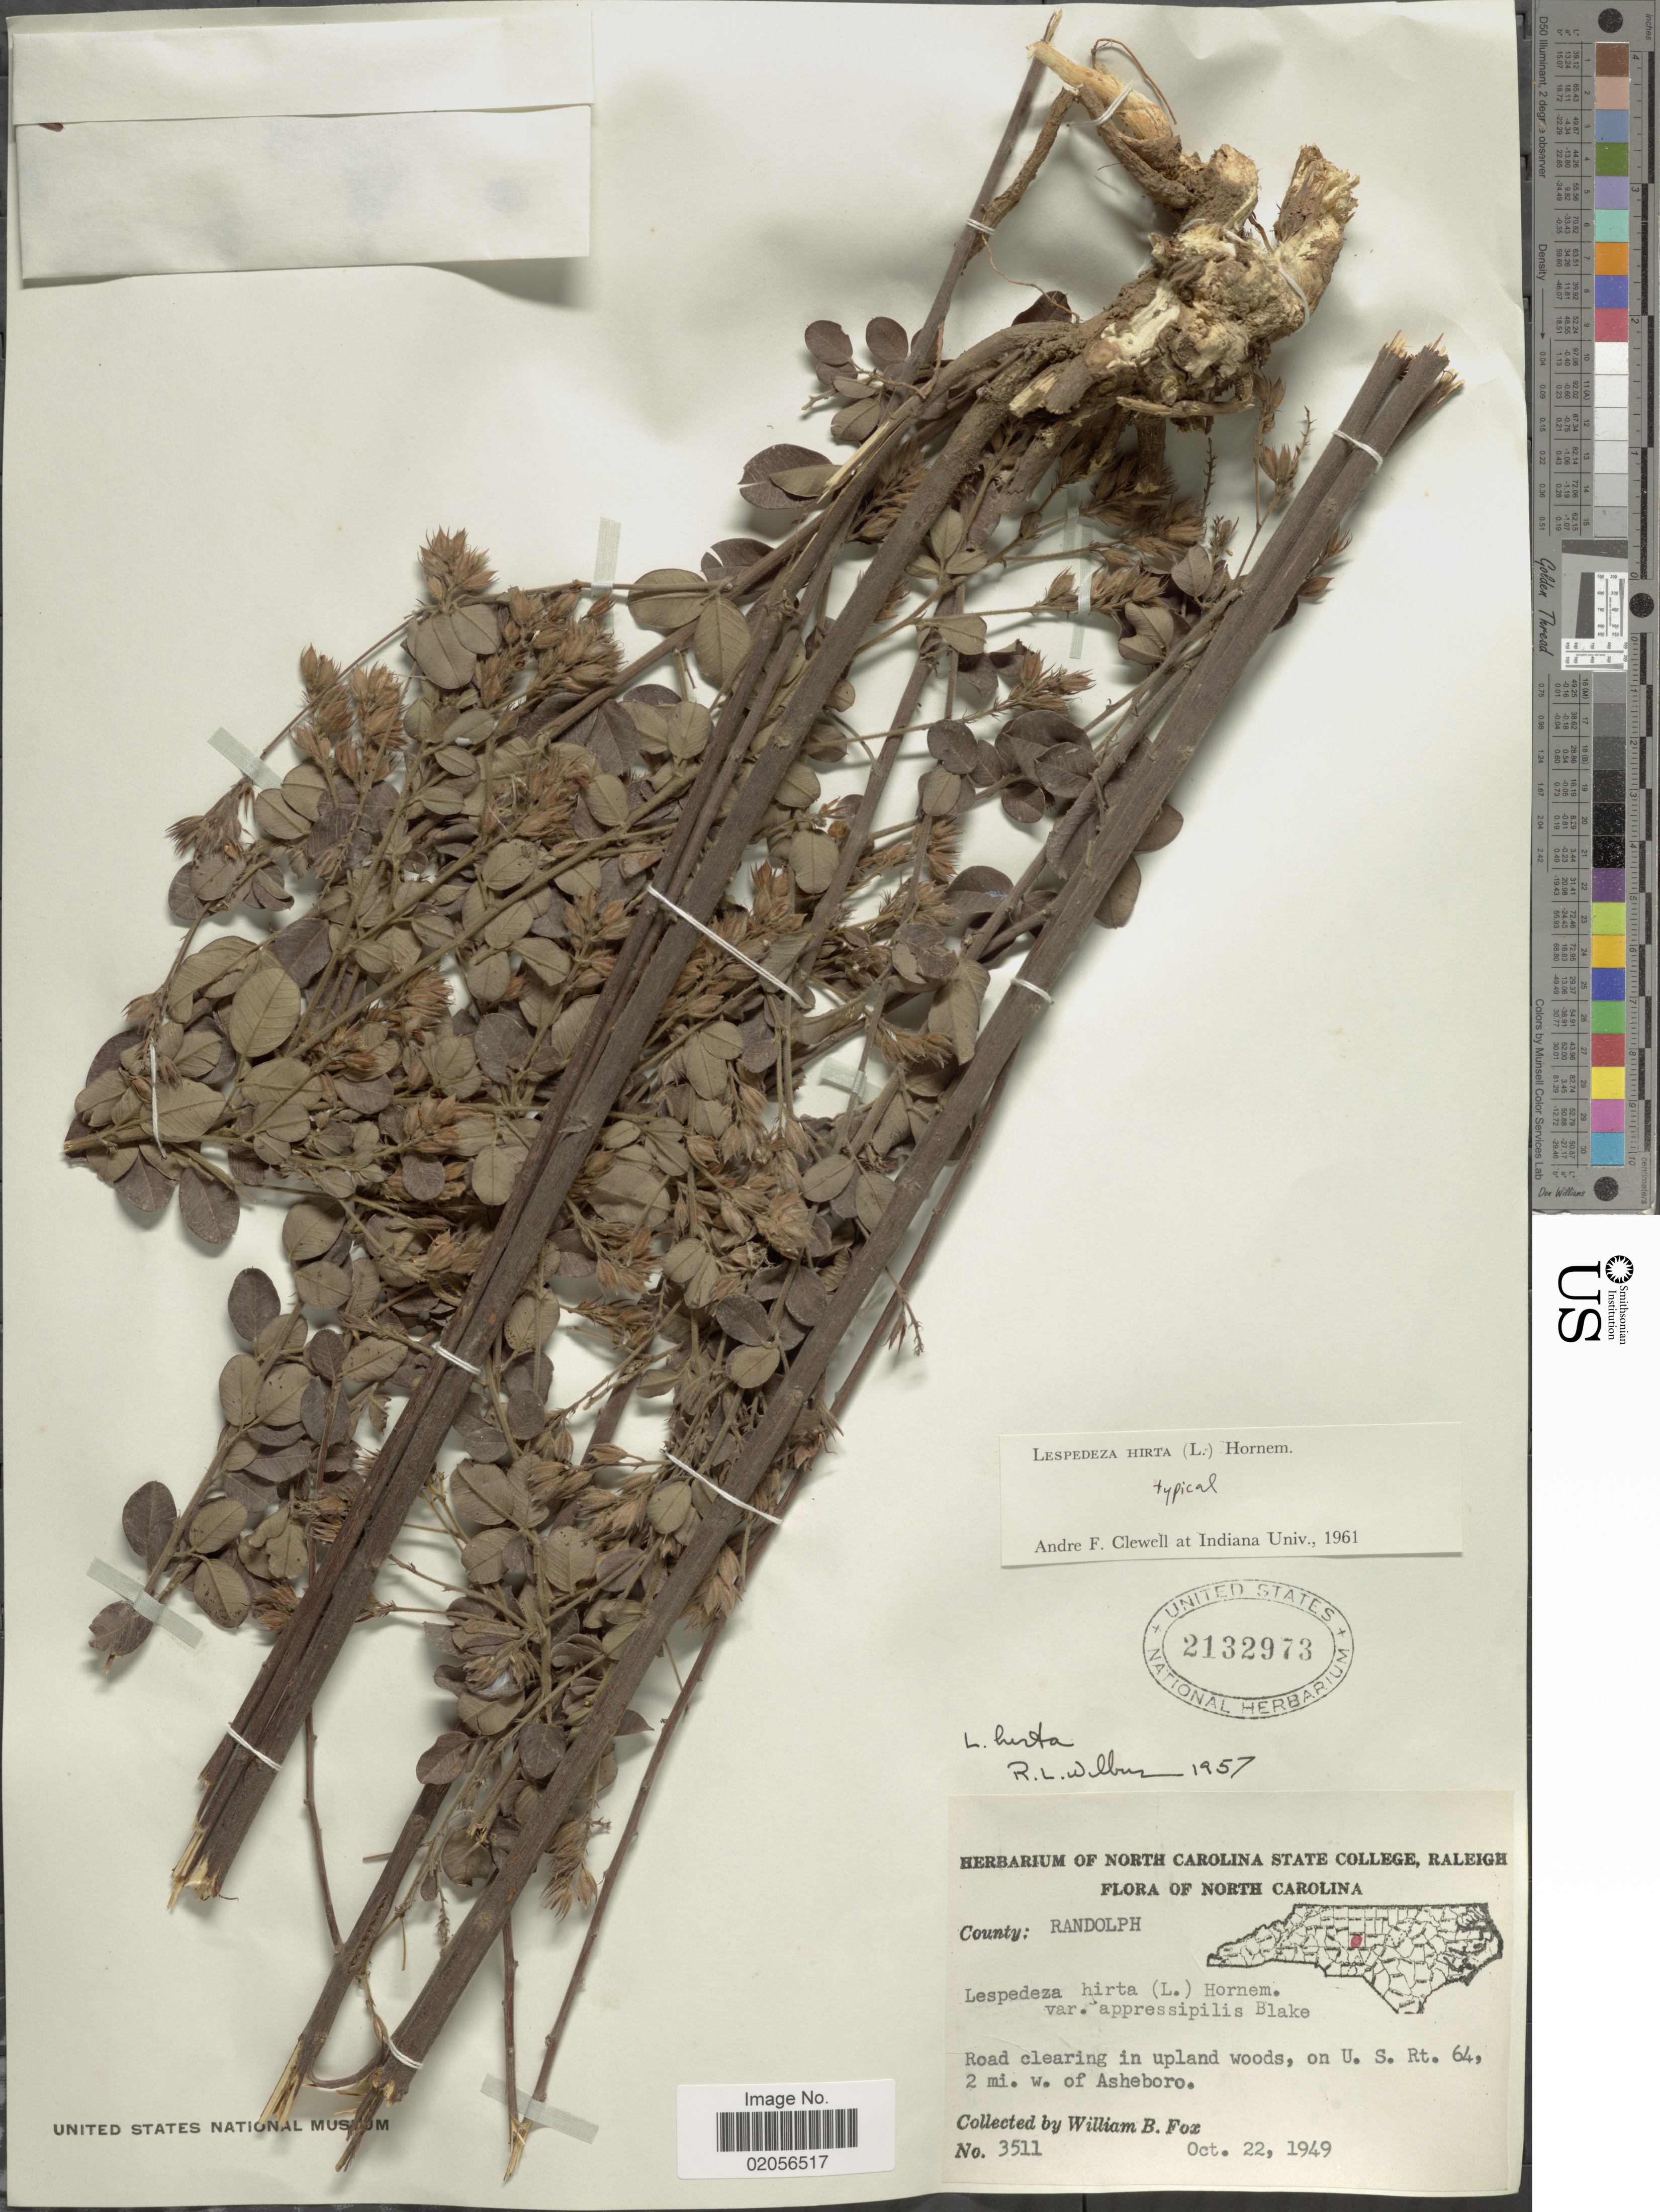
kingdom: Plantae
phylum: Tracheophyta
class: Magnoliopsida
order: Fabales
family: Fabaceae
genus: Lespedeza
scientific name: Lespedeza hirta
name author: (L.) Hornem.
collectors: W. B. Fox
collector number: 3511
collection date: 1949-10-22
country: United States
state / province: North Carolina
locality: County: Randolph, Road clearing in upland woods, on U.S. Rt. 64, 2 mi w of Ashebroro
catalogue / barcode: US 2132973